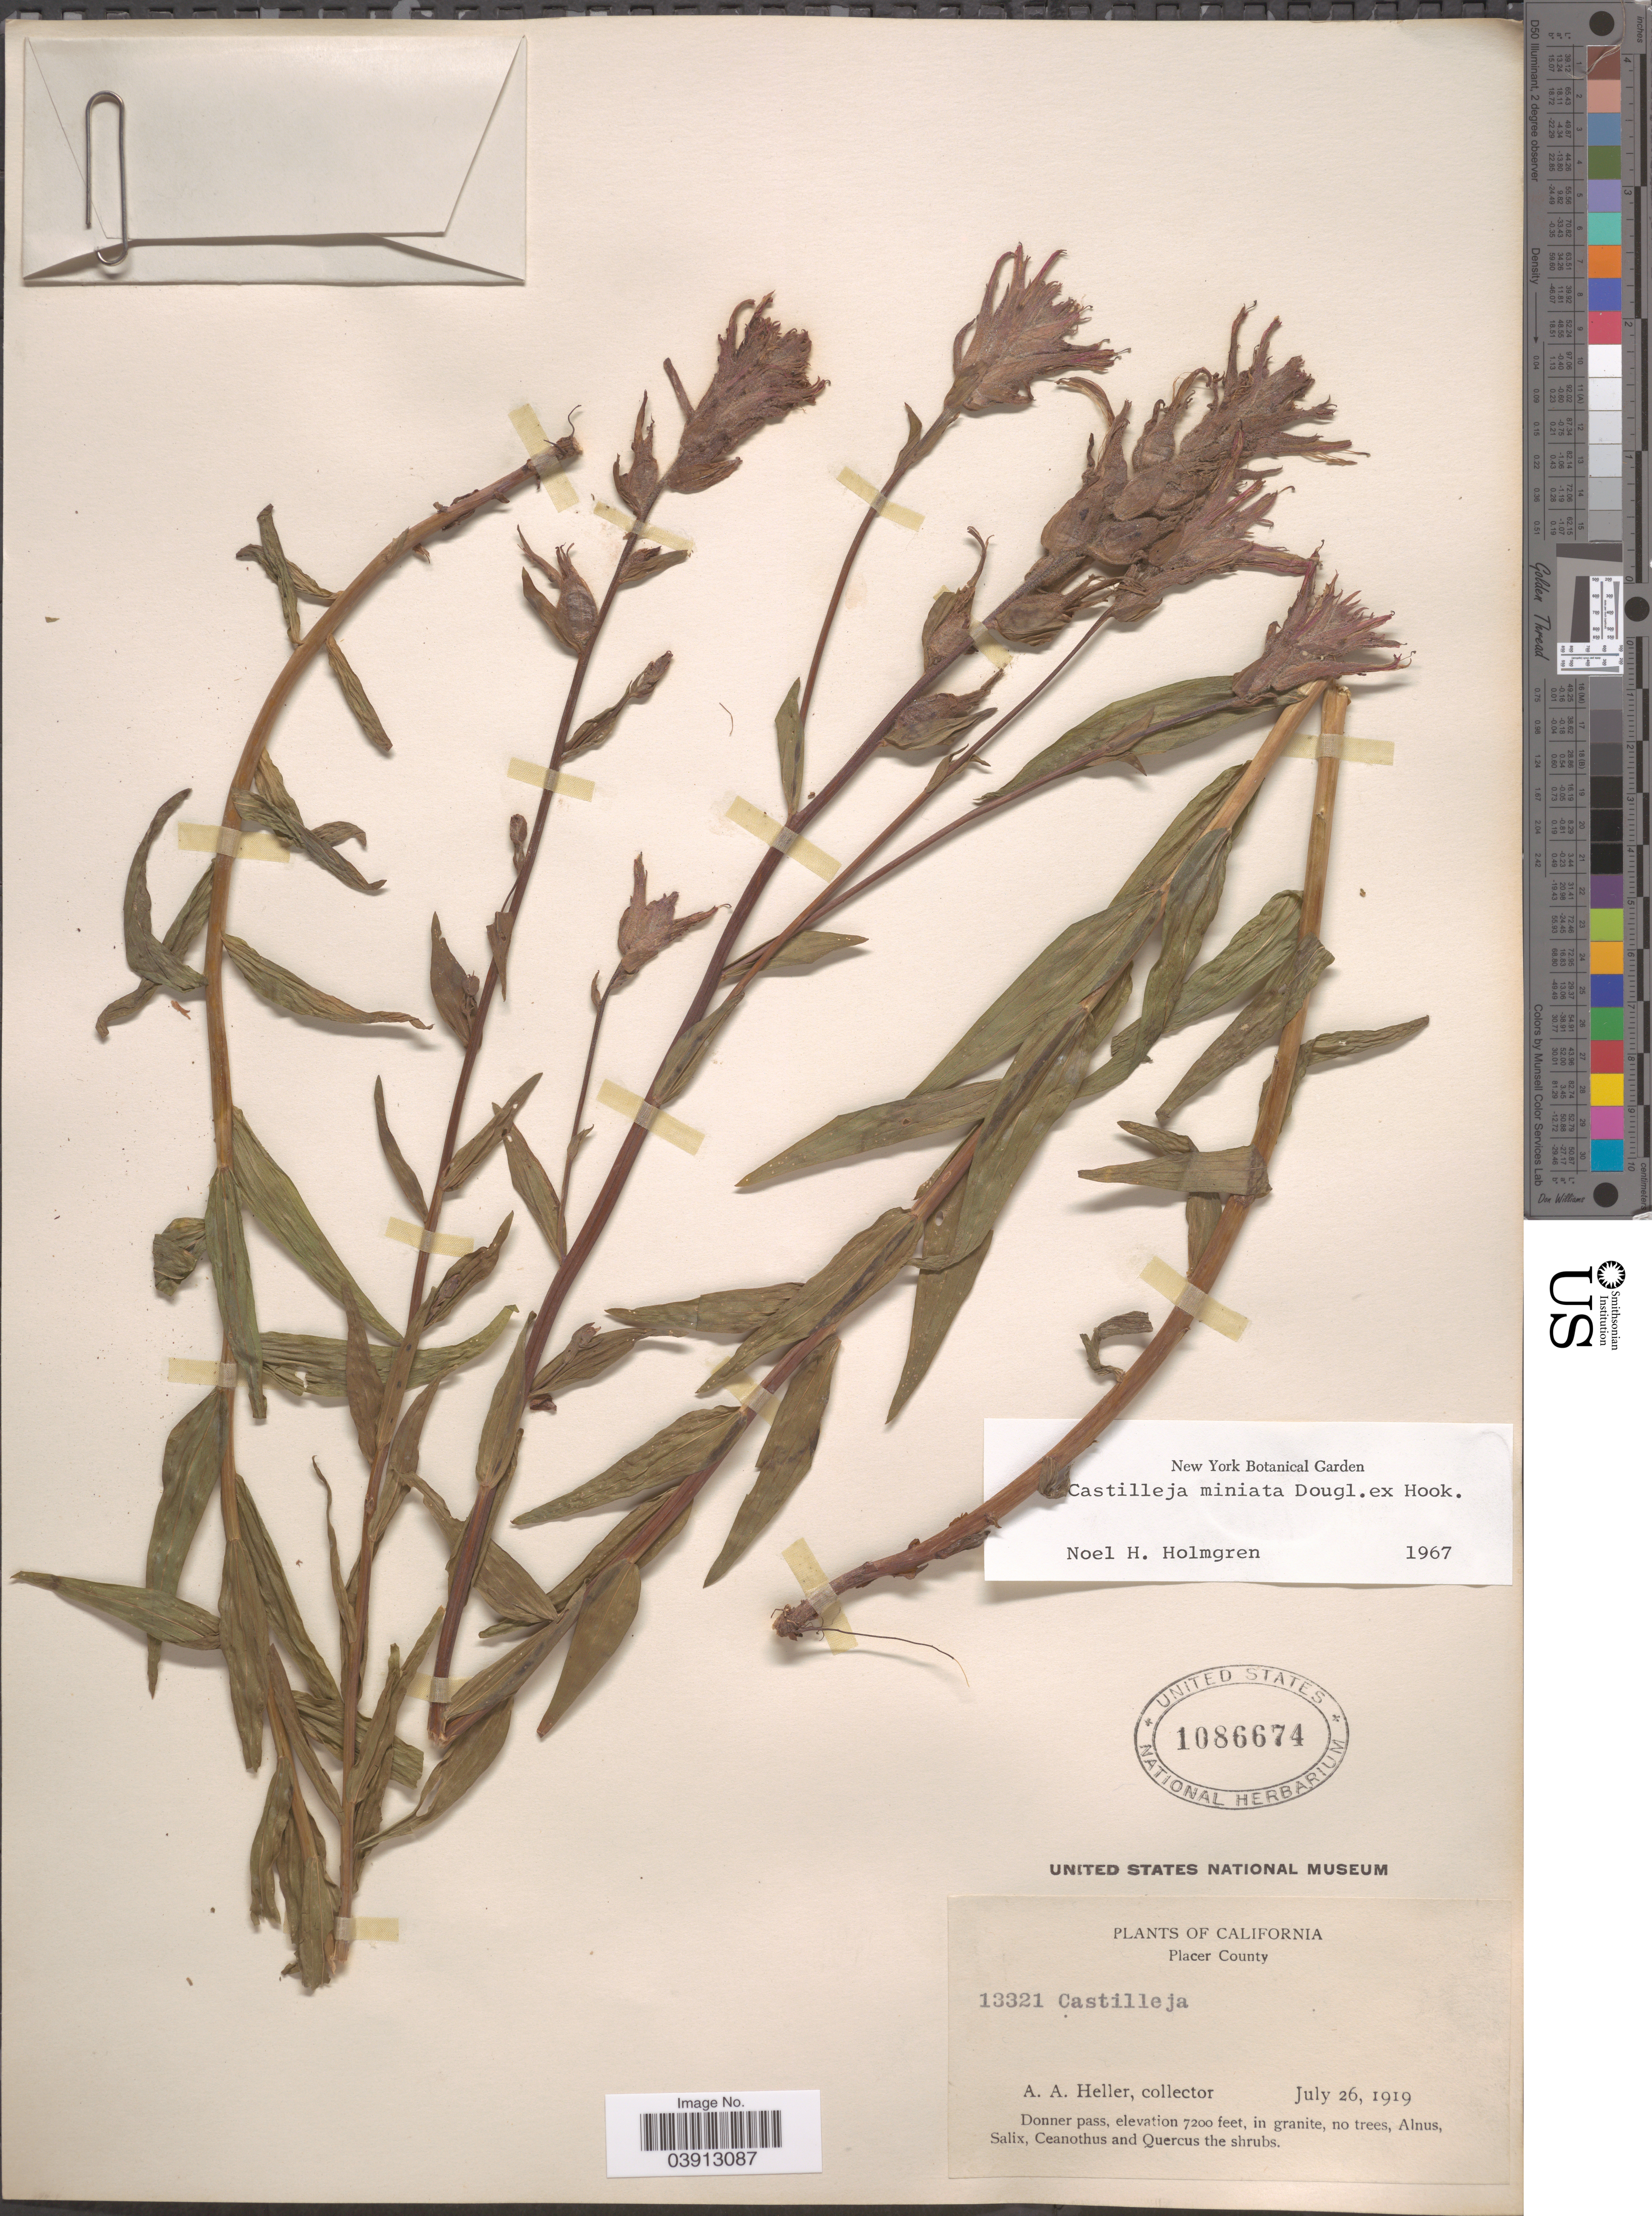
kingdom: Plantae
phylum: Tracheophyta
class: Magnoliopsida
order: Lamiales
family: Orobanchaceae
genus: Castilleja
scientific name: Castilleja miniata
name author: Douglas ex Hook.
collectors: A. A. Heller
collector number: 13321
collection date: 1919-07-26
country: United States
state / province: California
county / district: Placer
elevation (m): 2195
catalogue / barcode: US 1086674